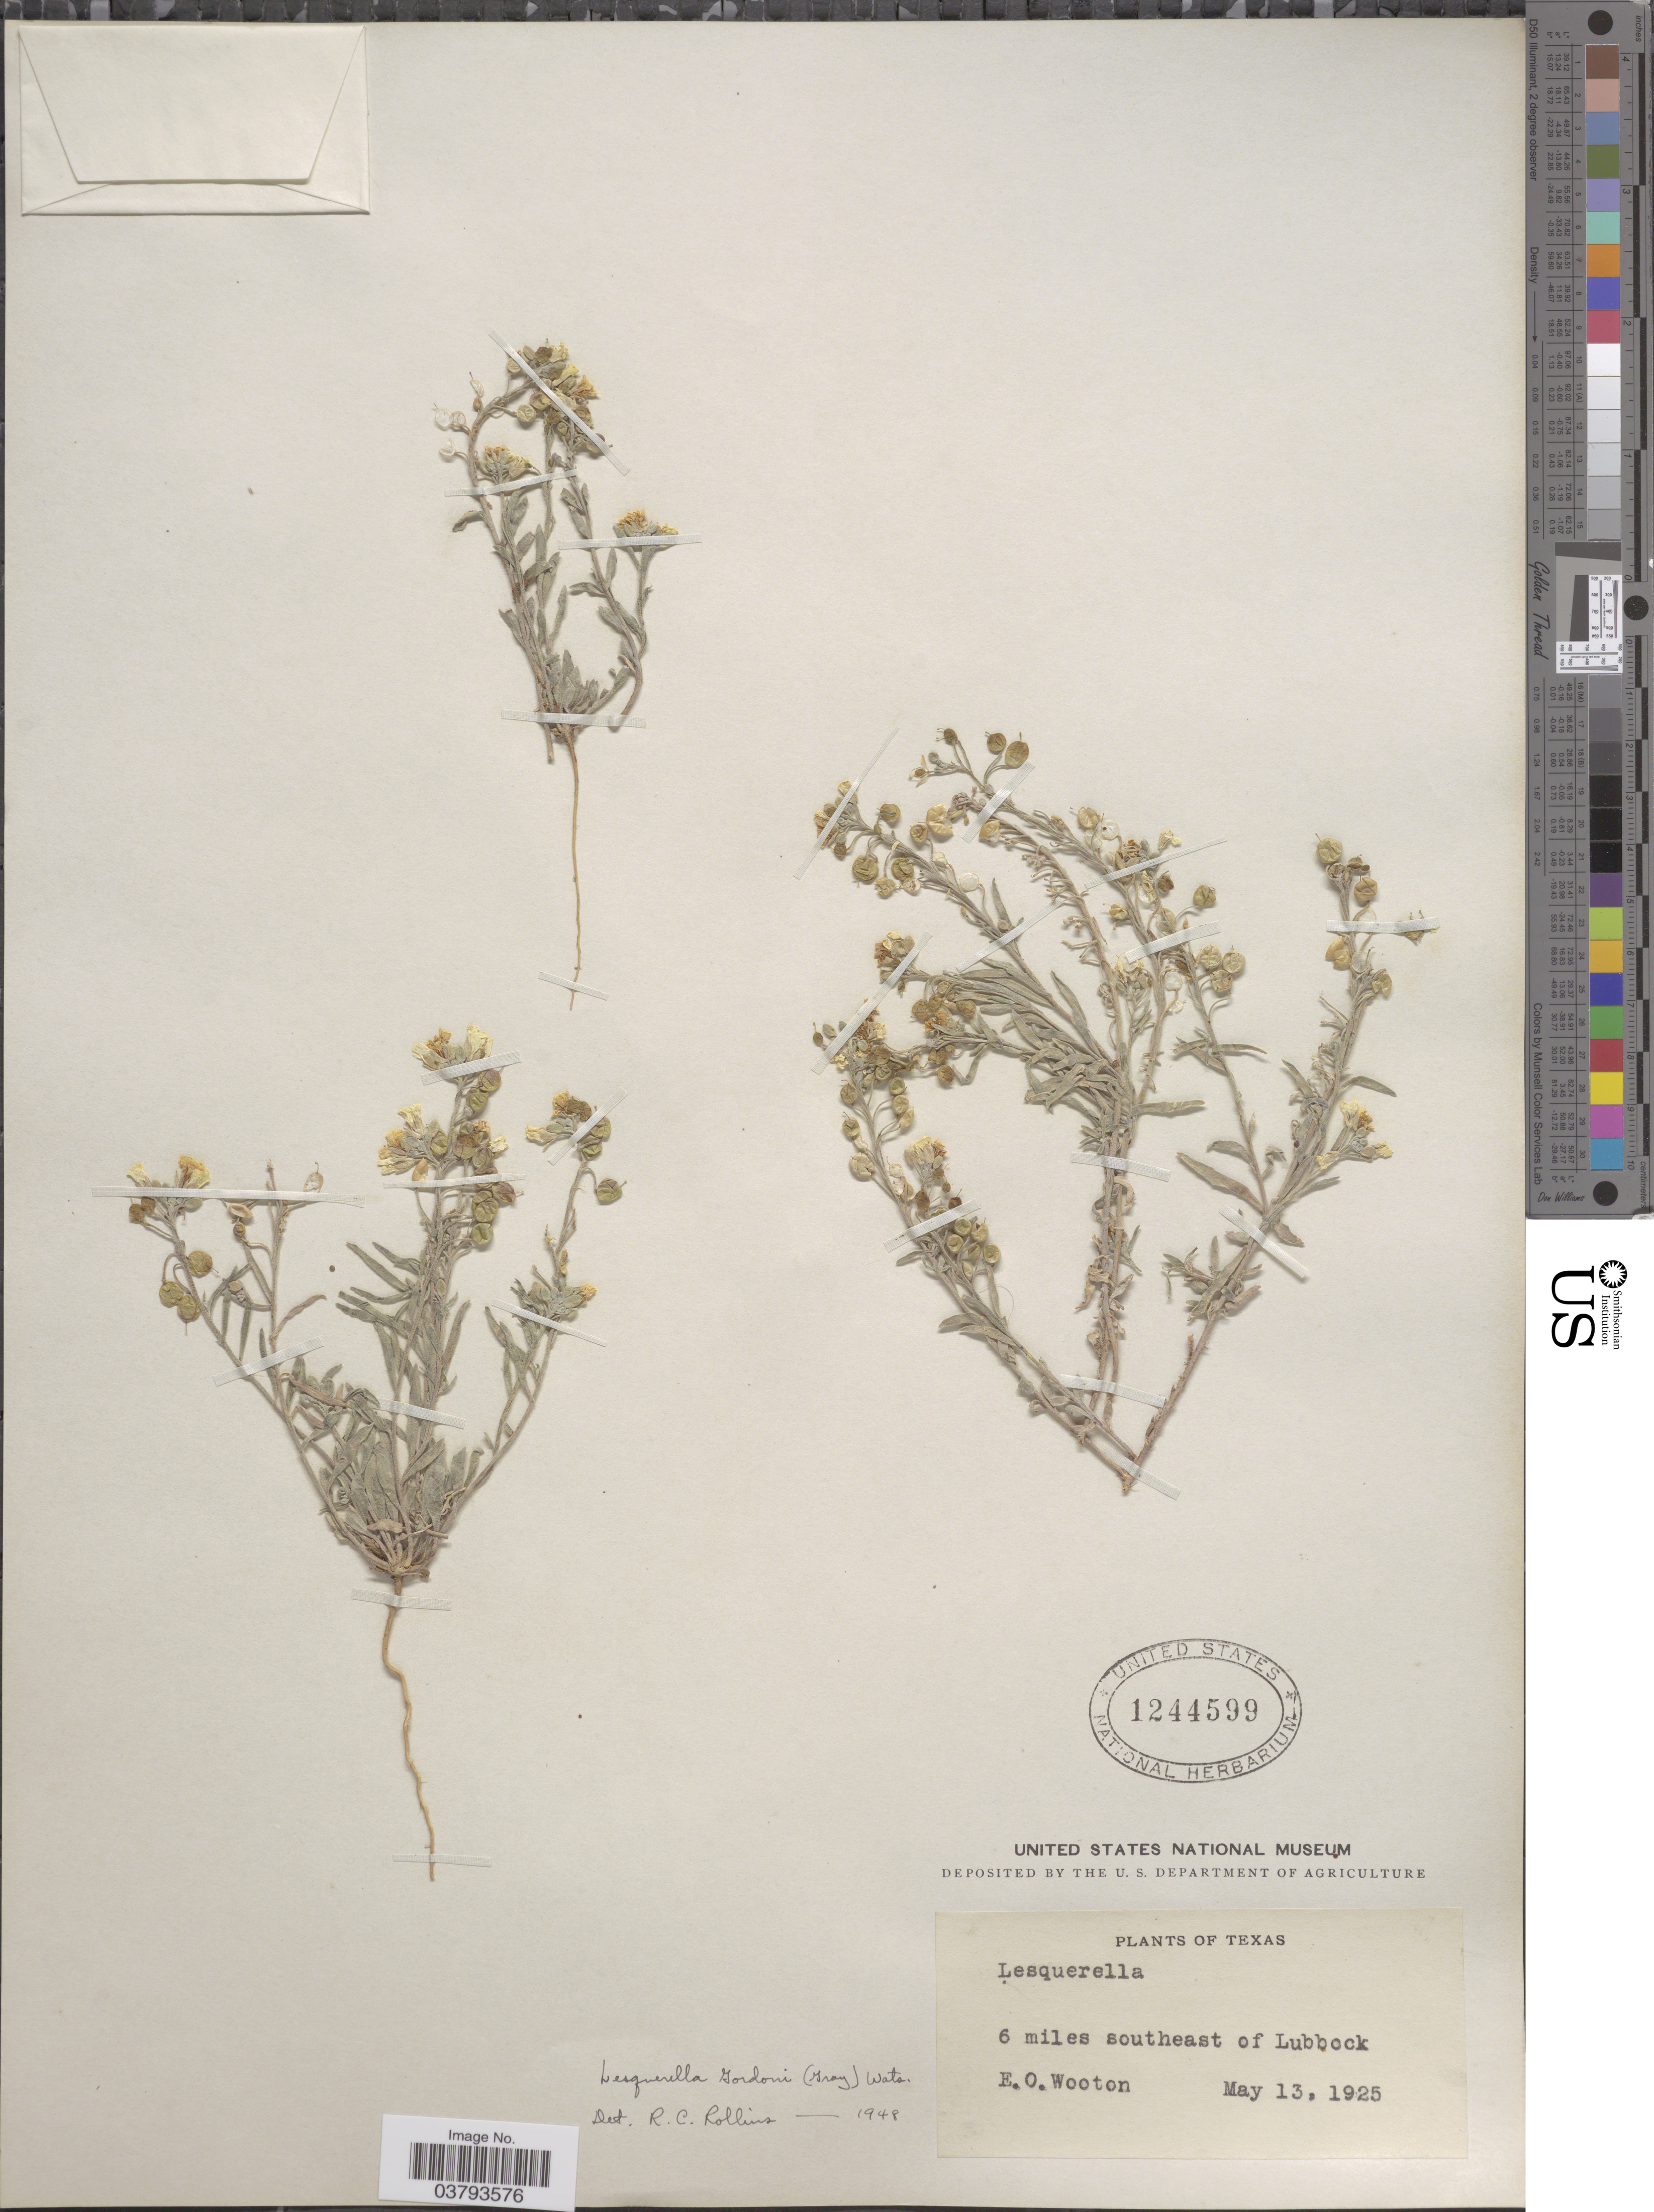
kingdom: Plantae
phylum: Tracheophyta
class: Magnoliopsida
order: Brassicales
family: Brassicaceae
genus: Lesquerella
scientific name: Lesquerella gordonii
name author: (A. Gray) S. Watson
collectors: E. O. Wooton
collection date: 1925-05-13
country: United States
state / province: Texas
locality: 6 miles southeast of Lubbock.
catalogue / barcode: US 1244599